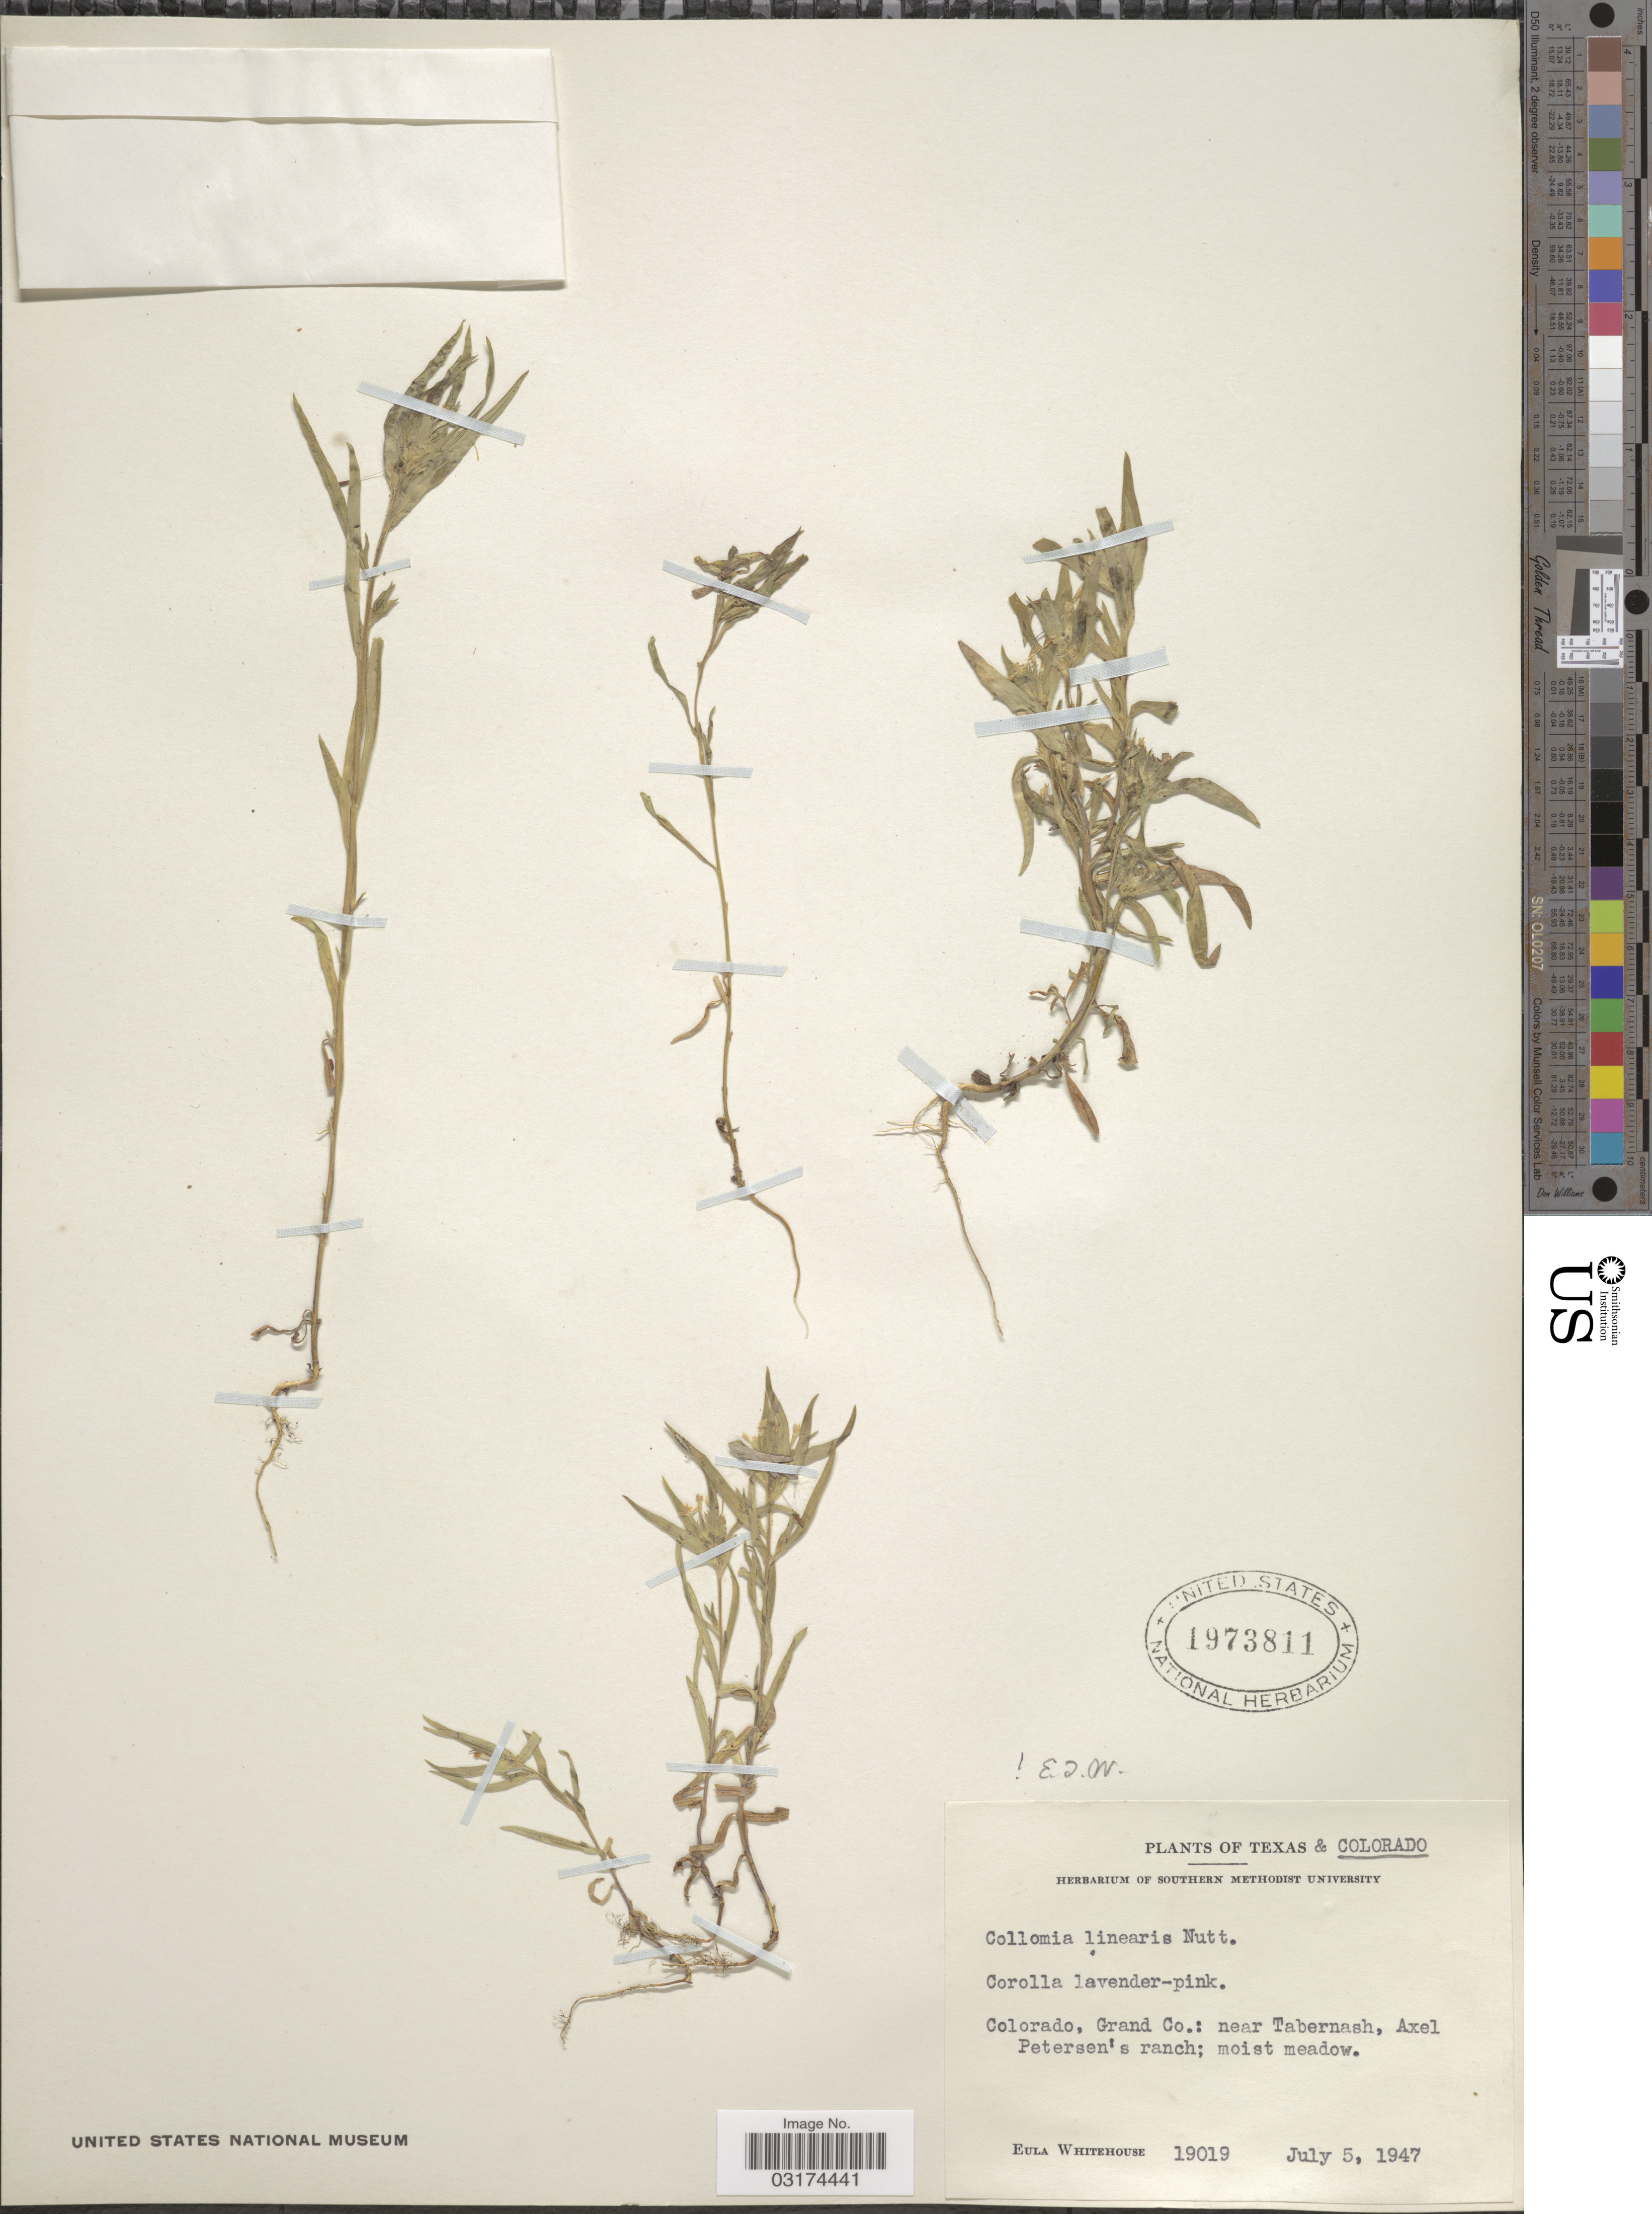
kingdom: Plantae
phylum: Tracheophyta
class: Magnoliopsida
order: Ericales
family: Polemoniaceae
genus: Collomia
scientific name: Collomia linearis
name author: Nutt.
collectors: E. Whitehouse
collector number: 19019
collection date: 1947-07-05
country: United States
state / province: Colorado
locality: Grand Co.: near Tabernash, Axel Petersen's ranch.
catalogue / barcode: US 1973811